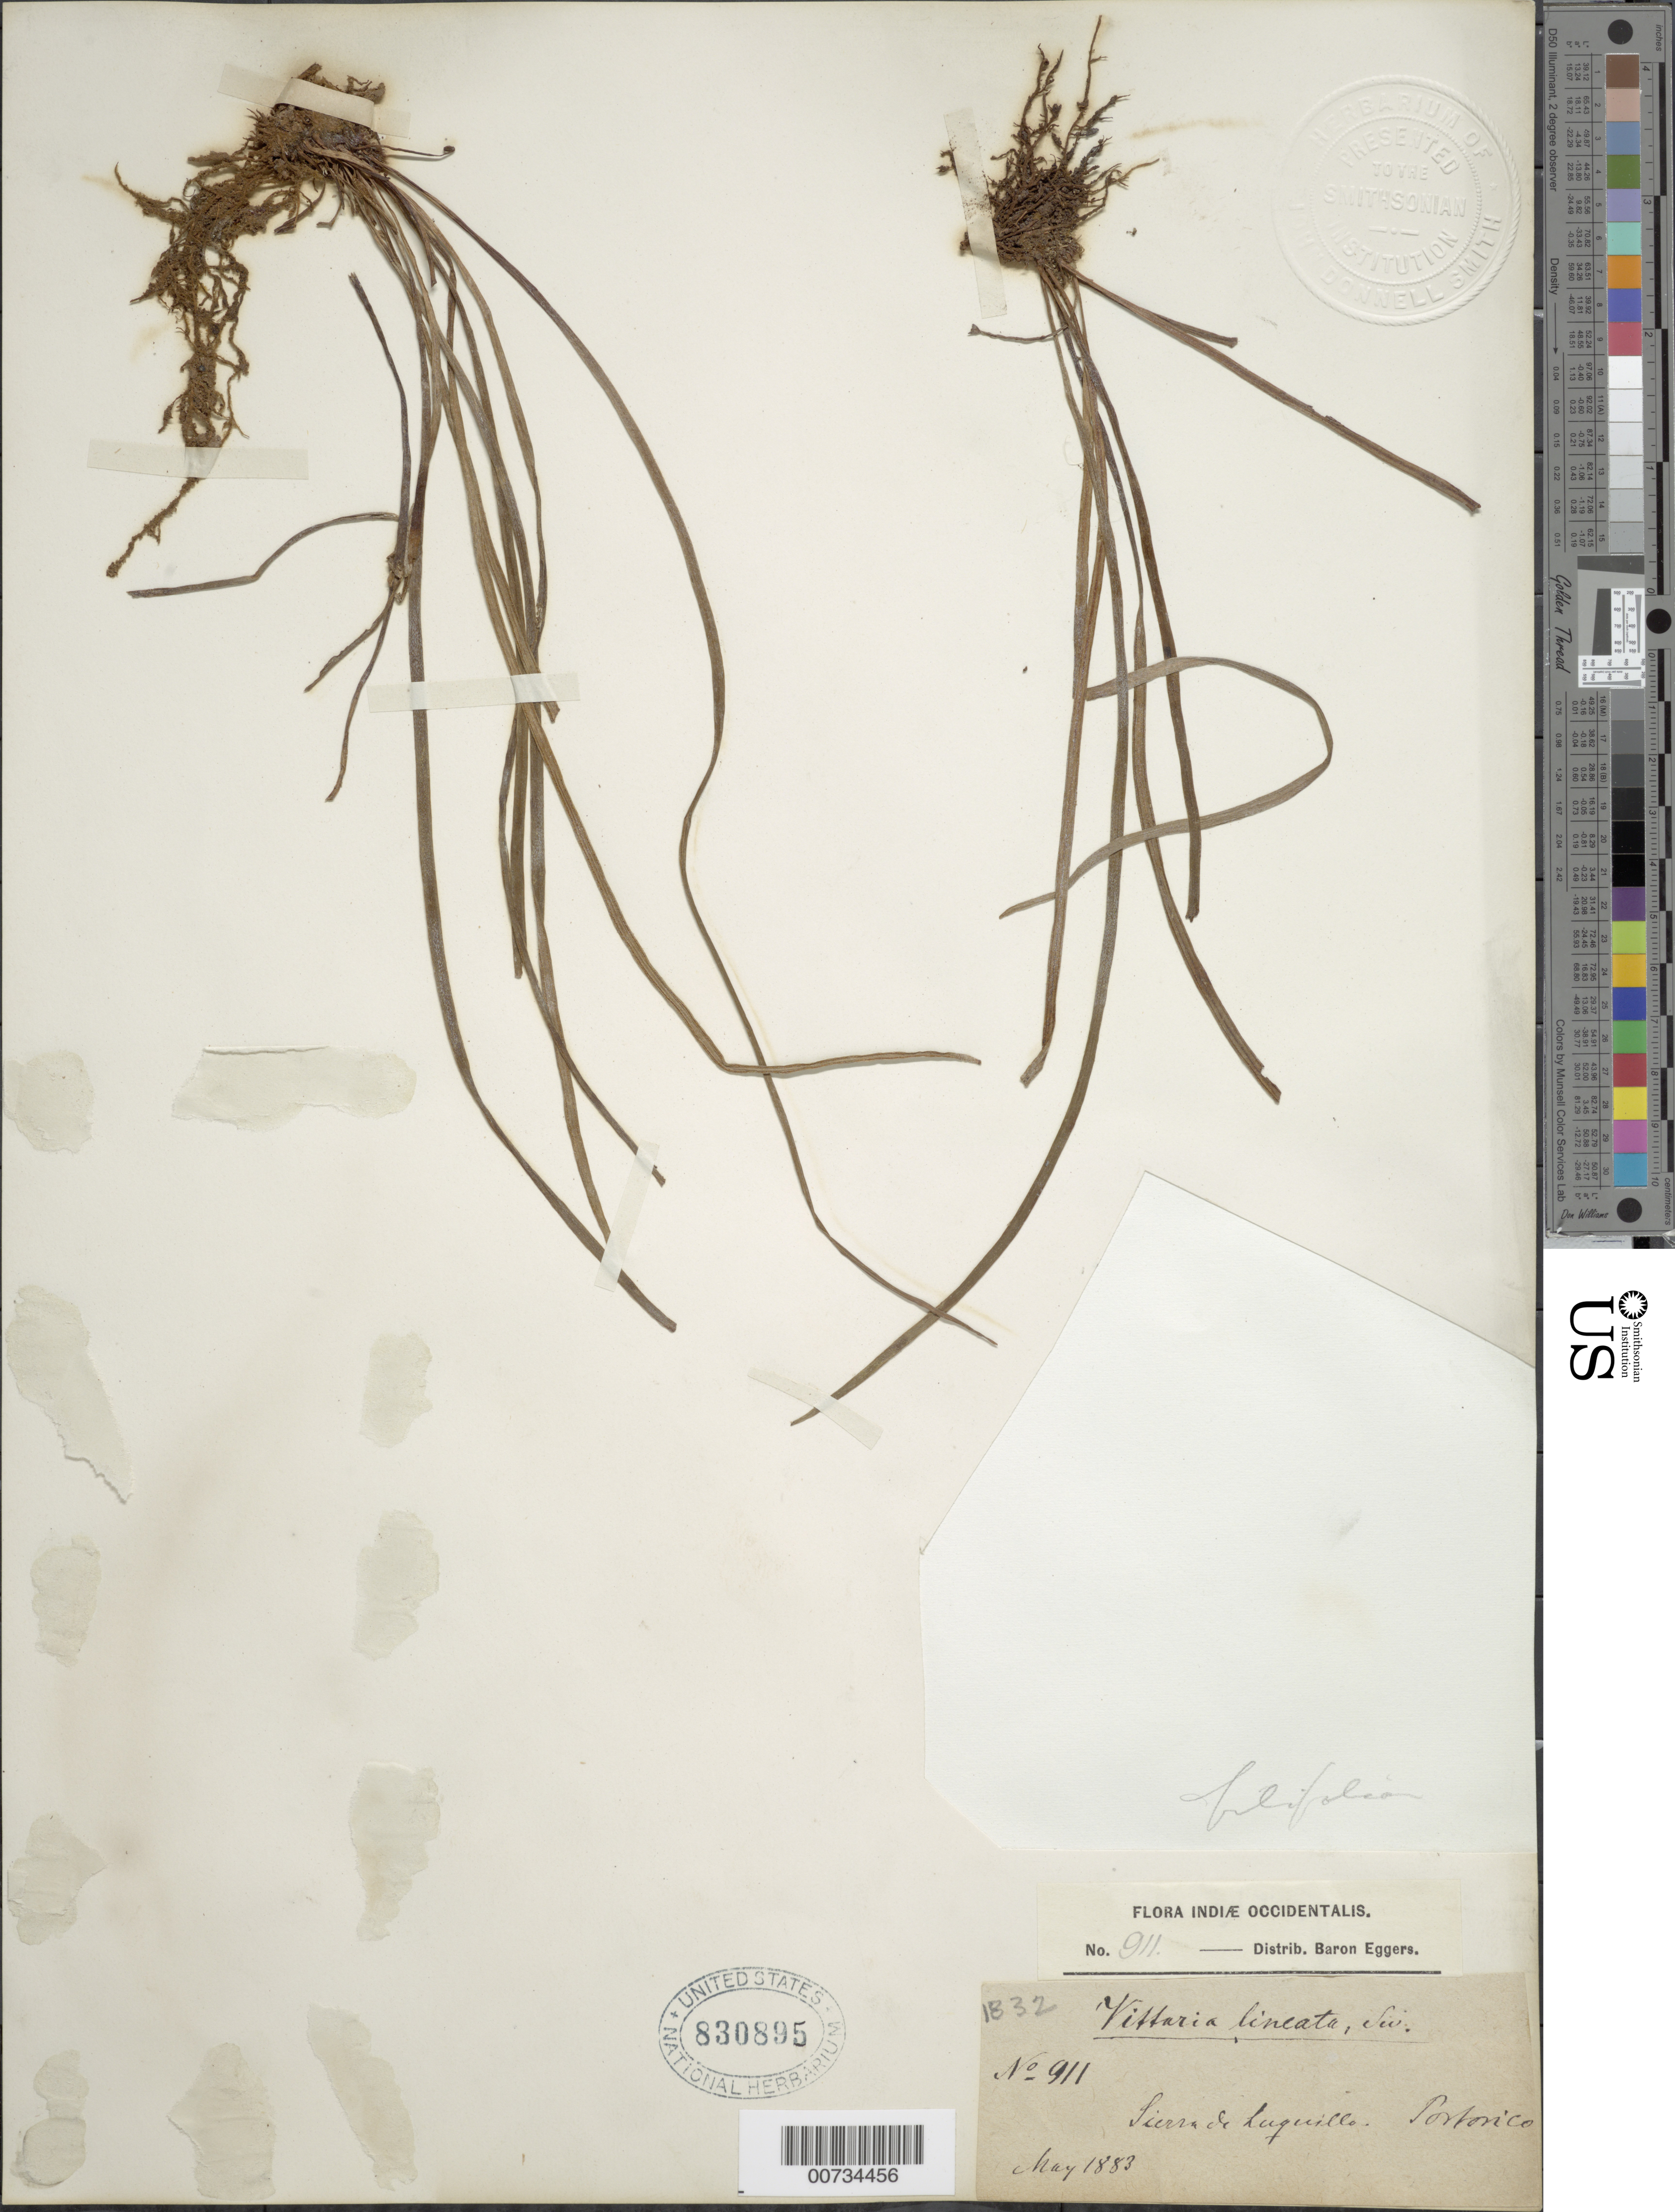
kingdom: Plantae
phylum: Tracheophyta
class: Polypodiopsida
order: Polypodiales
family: Pteridaceae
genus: Vittaria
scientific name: Vittaria lineata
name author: (L.) Sm.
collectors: H. F. A. von Eggers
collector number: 911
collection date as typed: May 1883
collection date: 1883-05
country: Puerto Rico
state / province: Luquillo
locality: Sierra de Luquillo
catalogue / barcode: US 830895